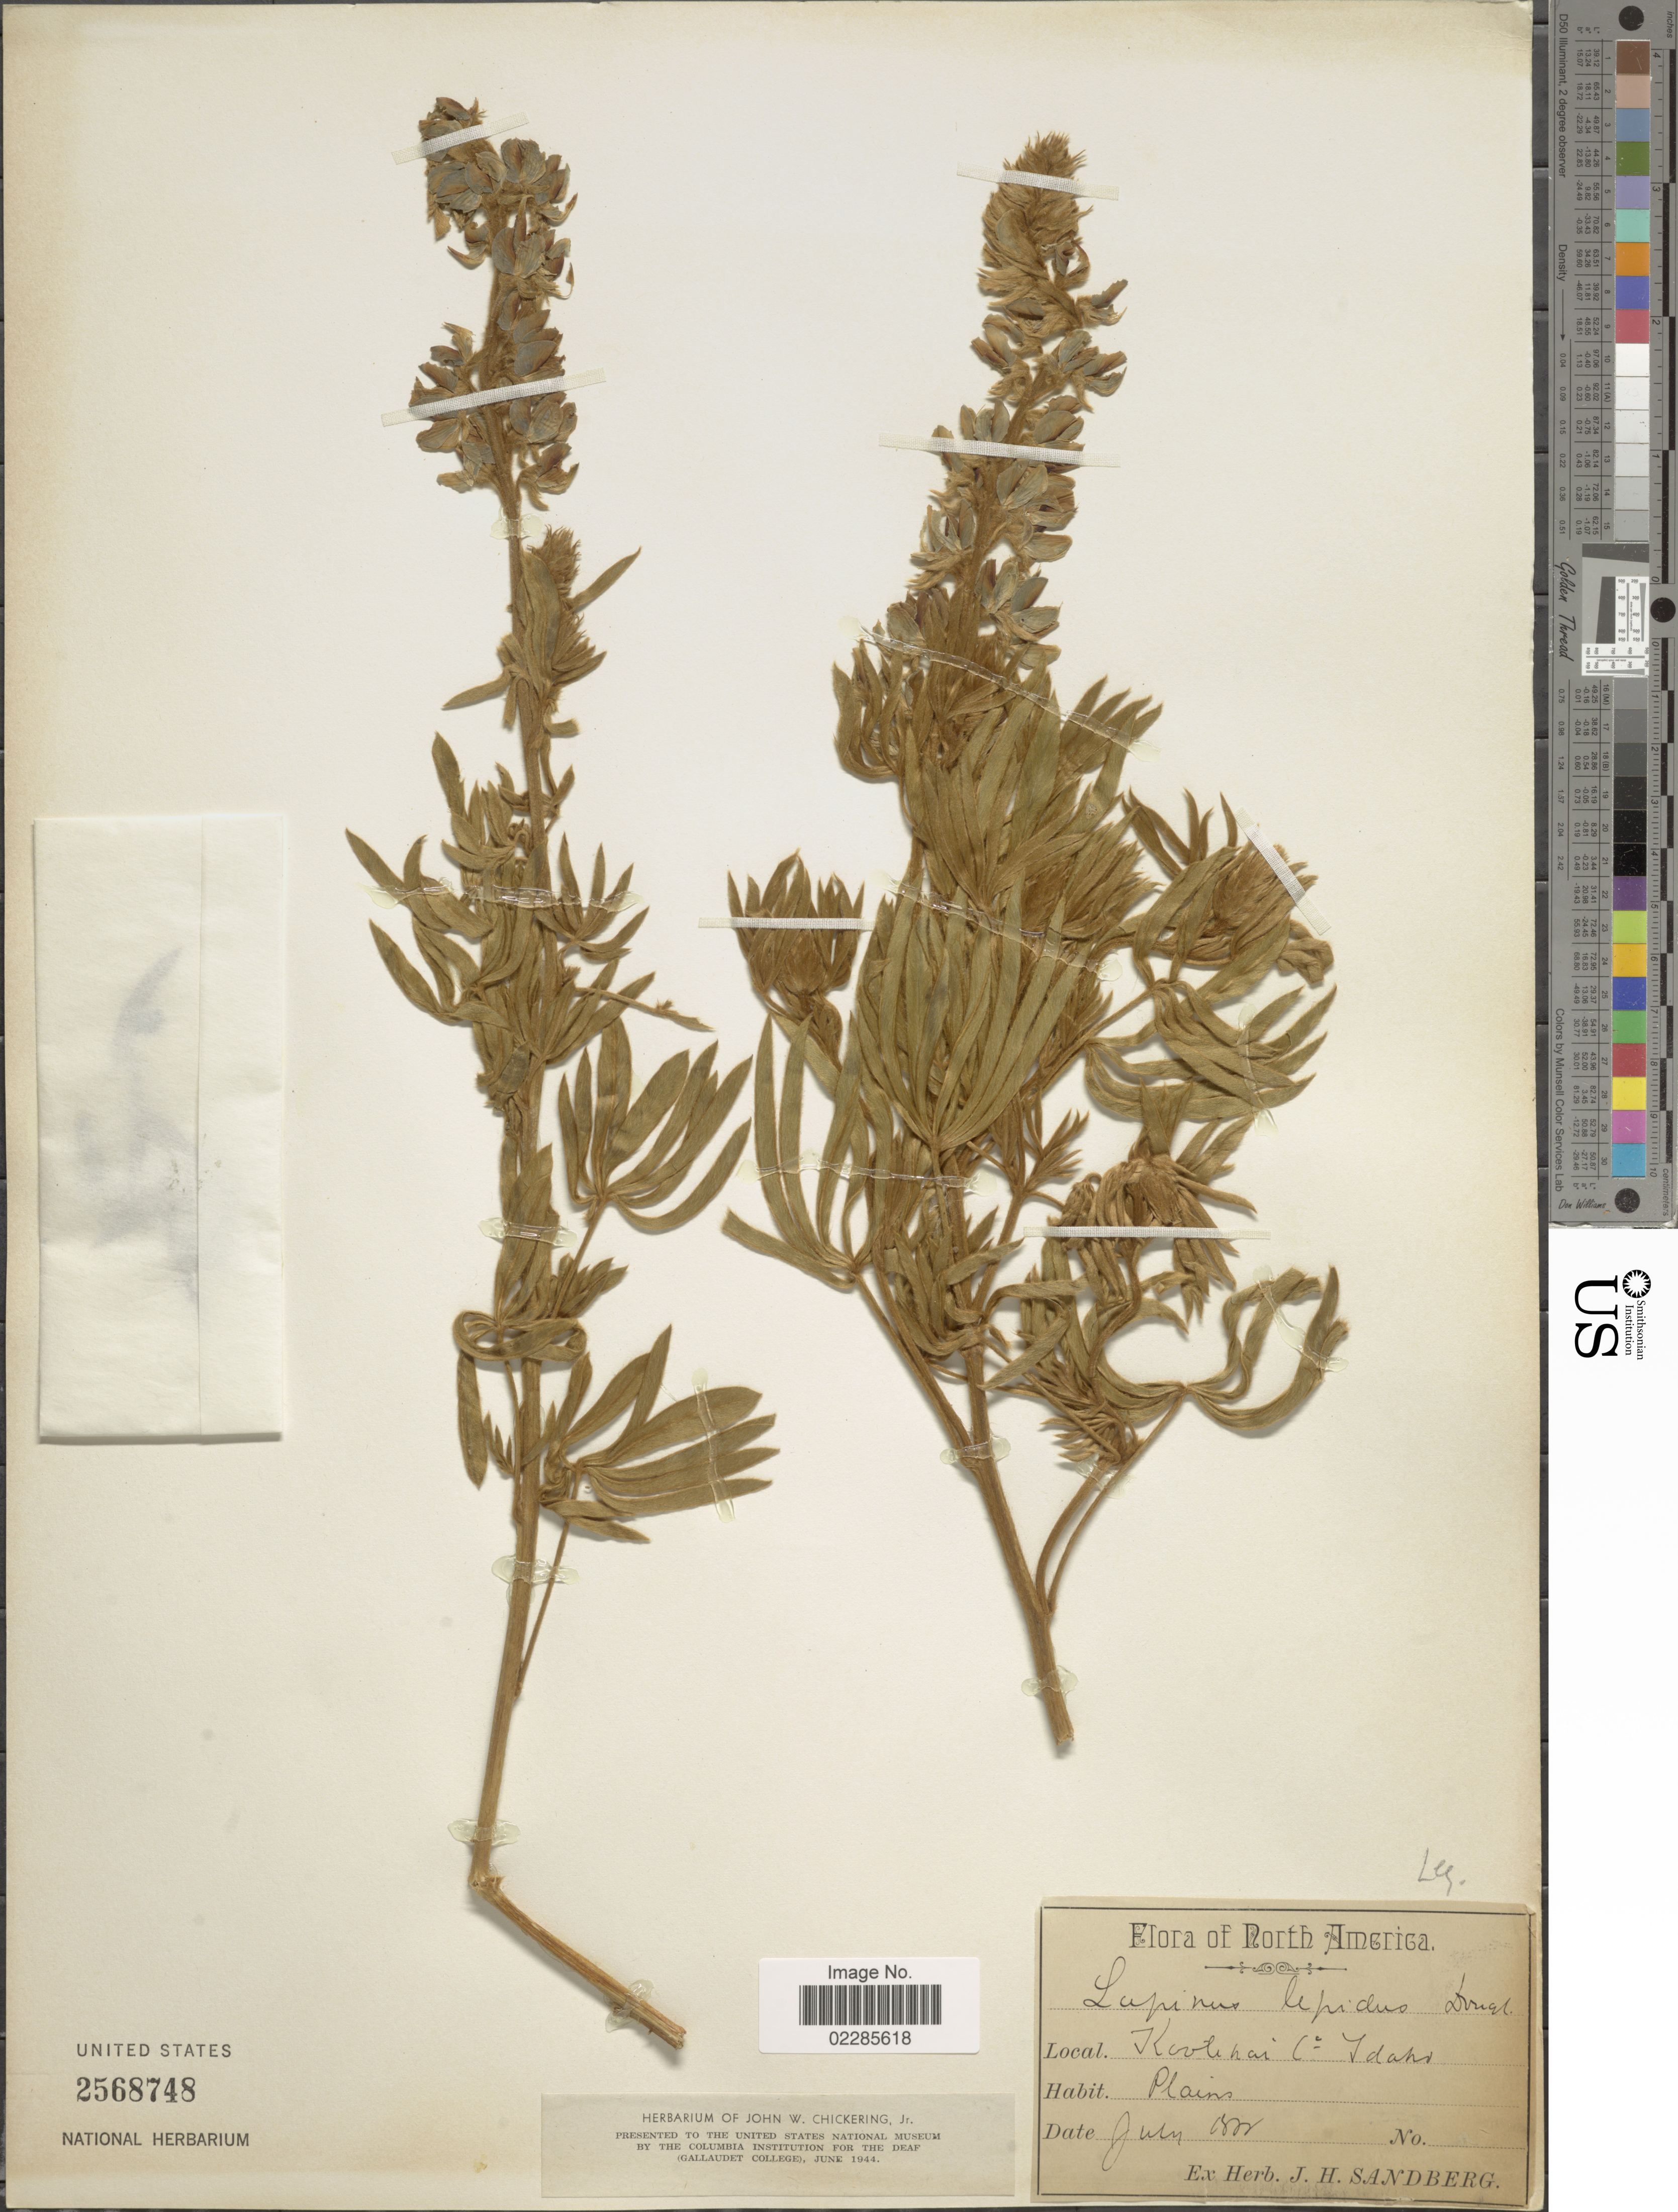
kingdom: Plantae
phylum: Tracheophyta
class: Magnoliopsida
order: Fabales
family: Fabaceae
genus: Lupinus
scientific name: Lupinus lepidus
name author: Douglas ex Lindl.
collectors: ex. herb. J. H. Sandberg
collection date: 1800-07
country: United States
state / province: Idaho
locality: Kootehai, Plains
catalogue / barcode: US 2568748